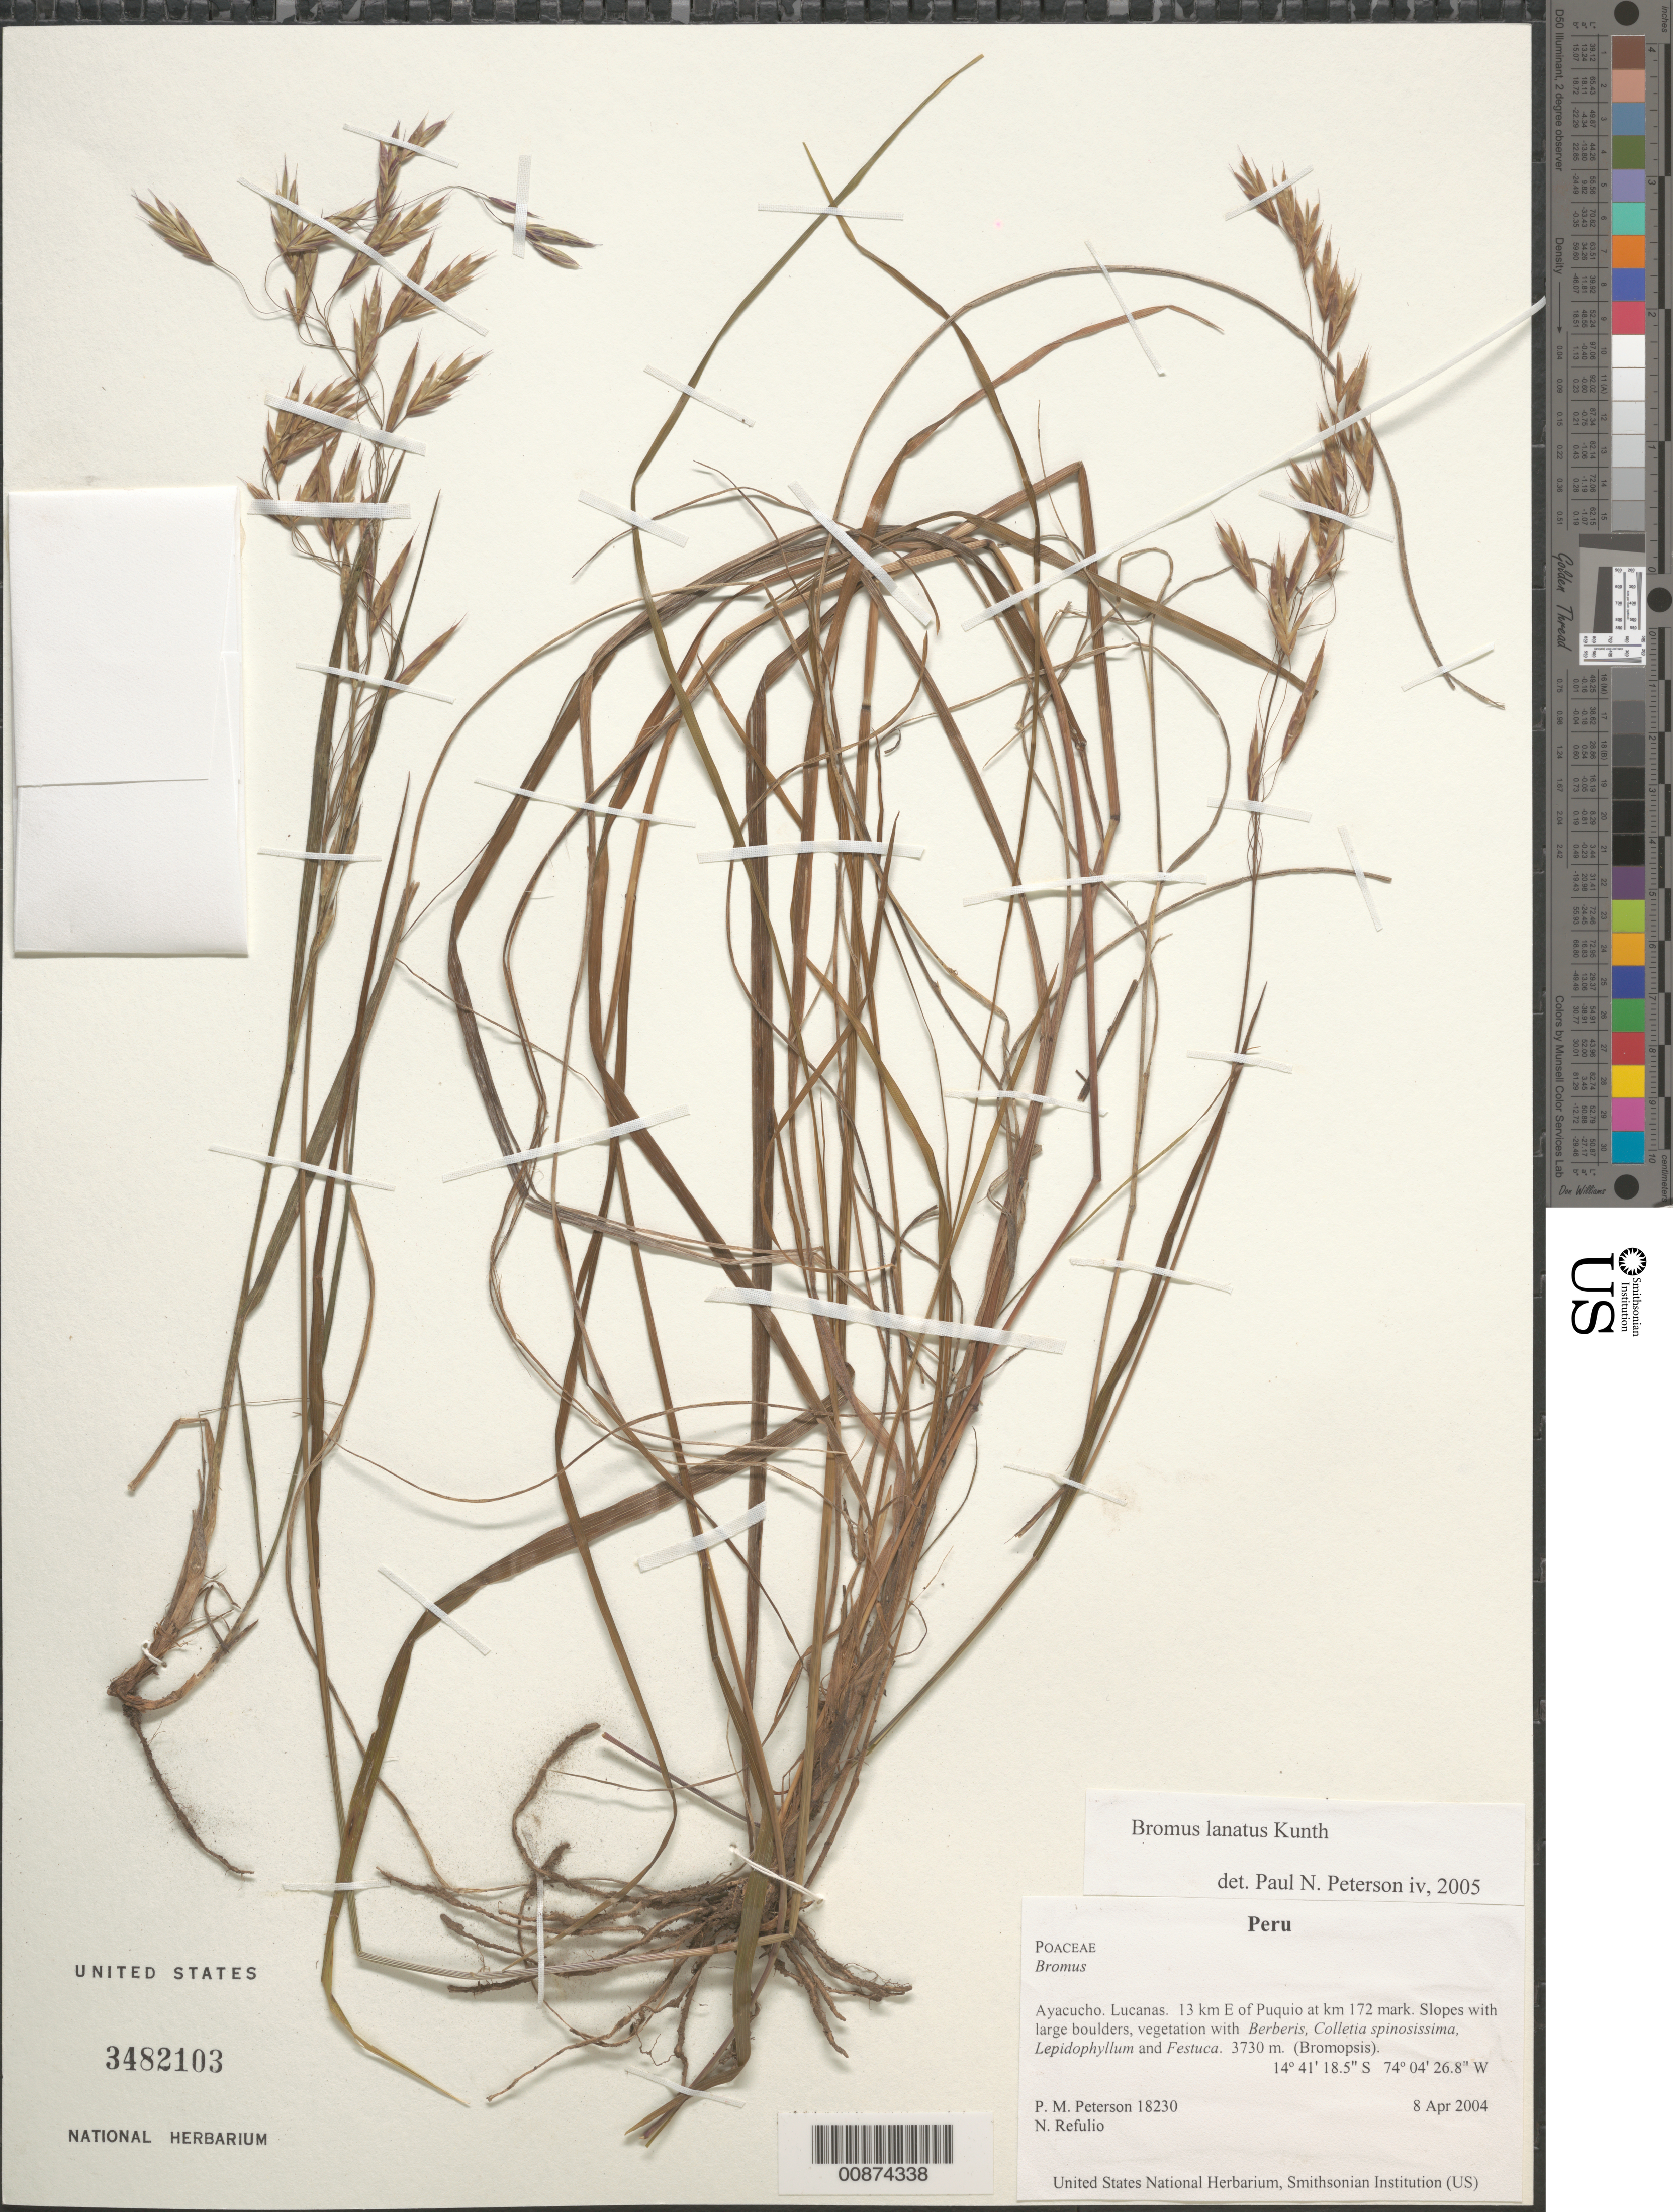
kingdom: Plantae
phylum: Tracheophyta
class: Liliopsida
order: Poales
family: Poaceae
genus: Bromus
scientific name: Bromus lanatus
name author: Kunth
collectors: P. M. Peterson & N. Refulio-Rodríguez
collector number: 18230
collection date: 2004-04-08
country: Peru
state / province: Ayacucho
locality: Lucanas. 13 km E of Puquio at km 172 mark.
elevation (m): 3730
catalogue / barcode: US 3482103